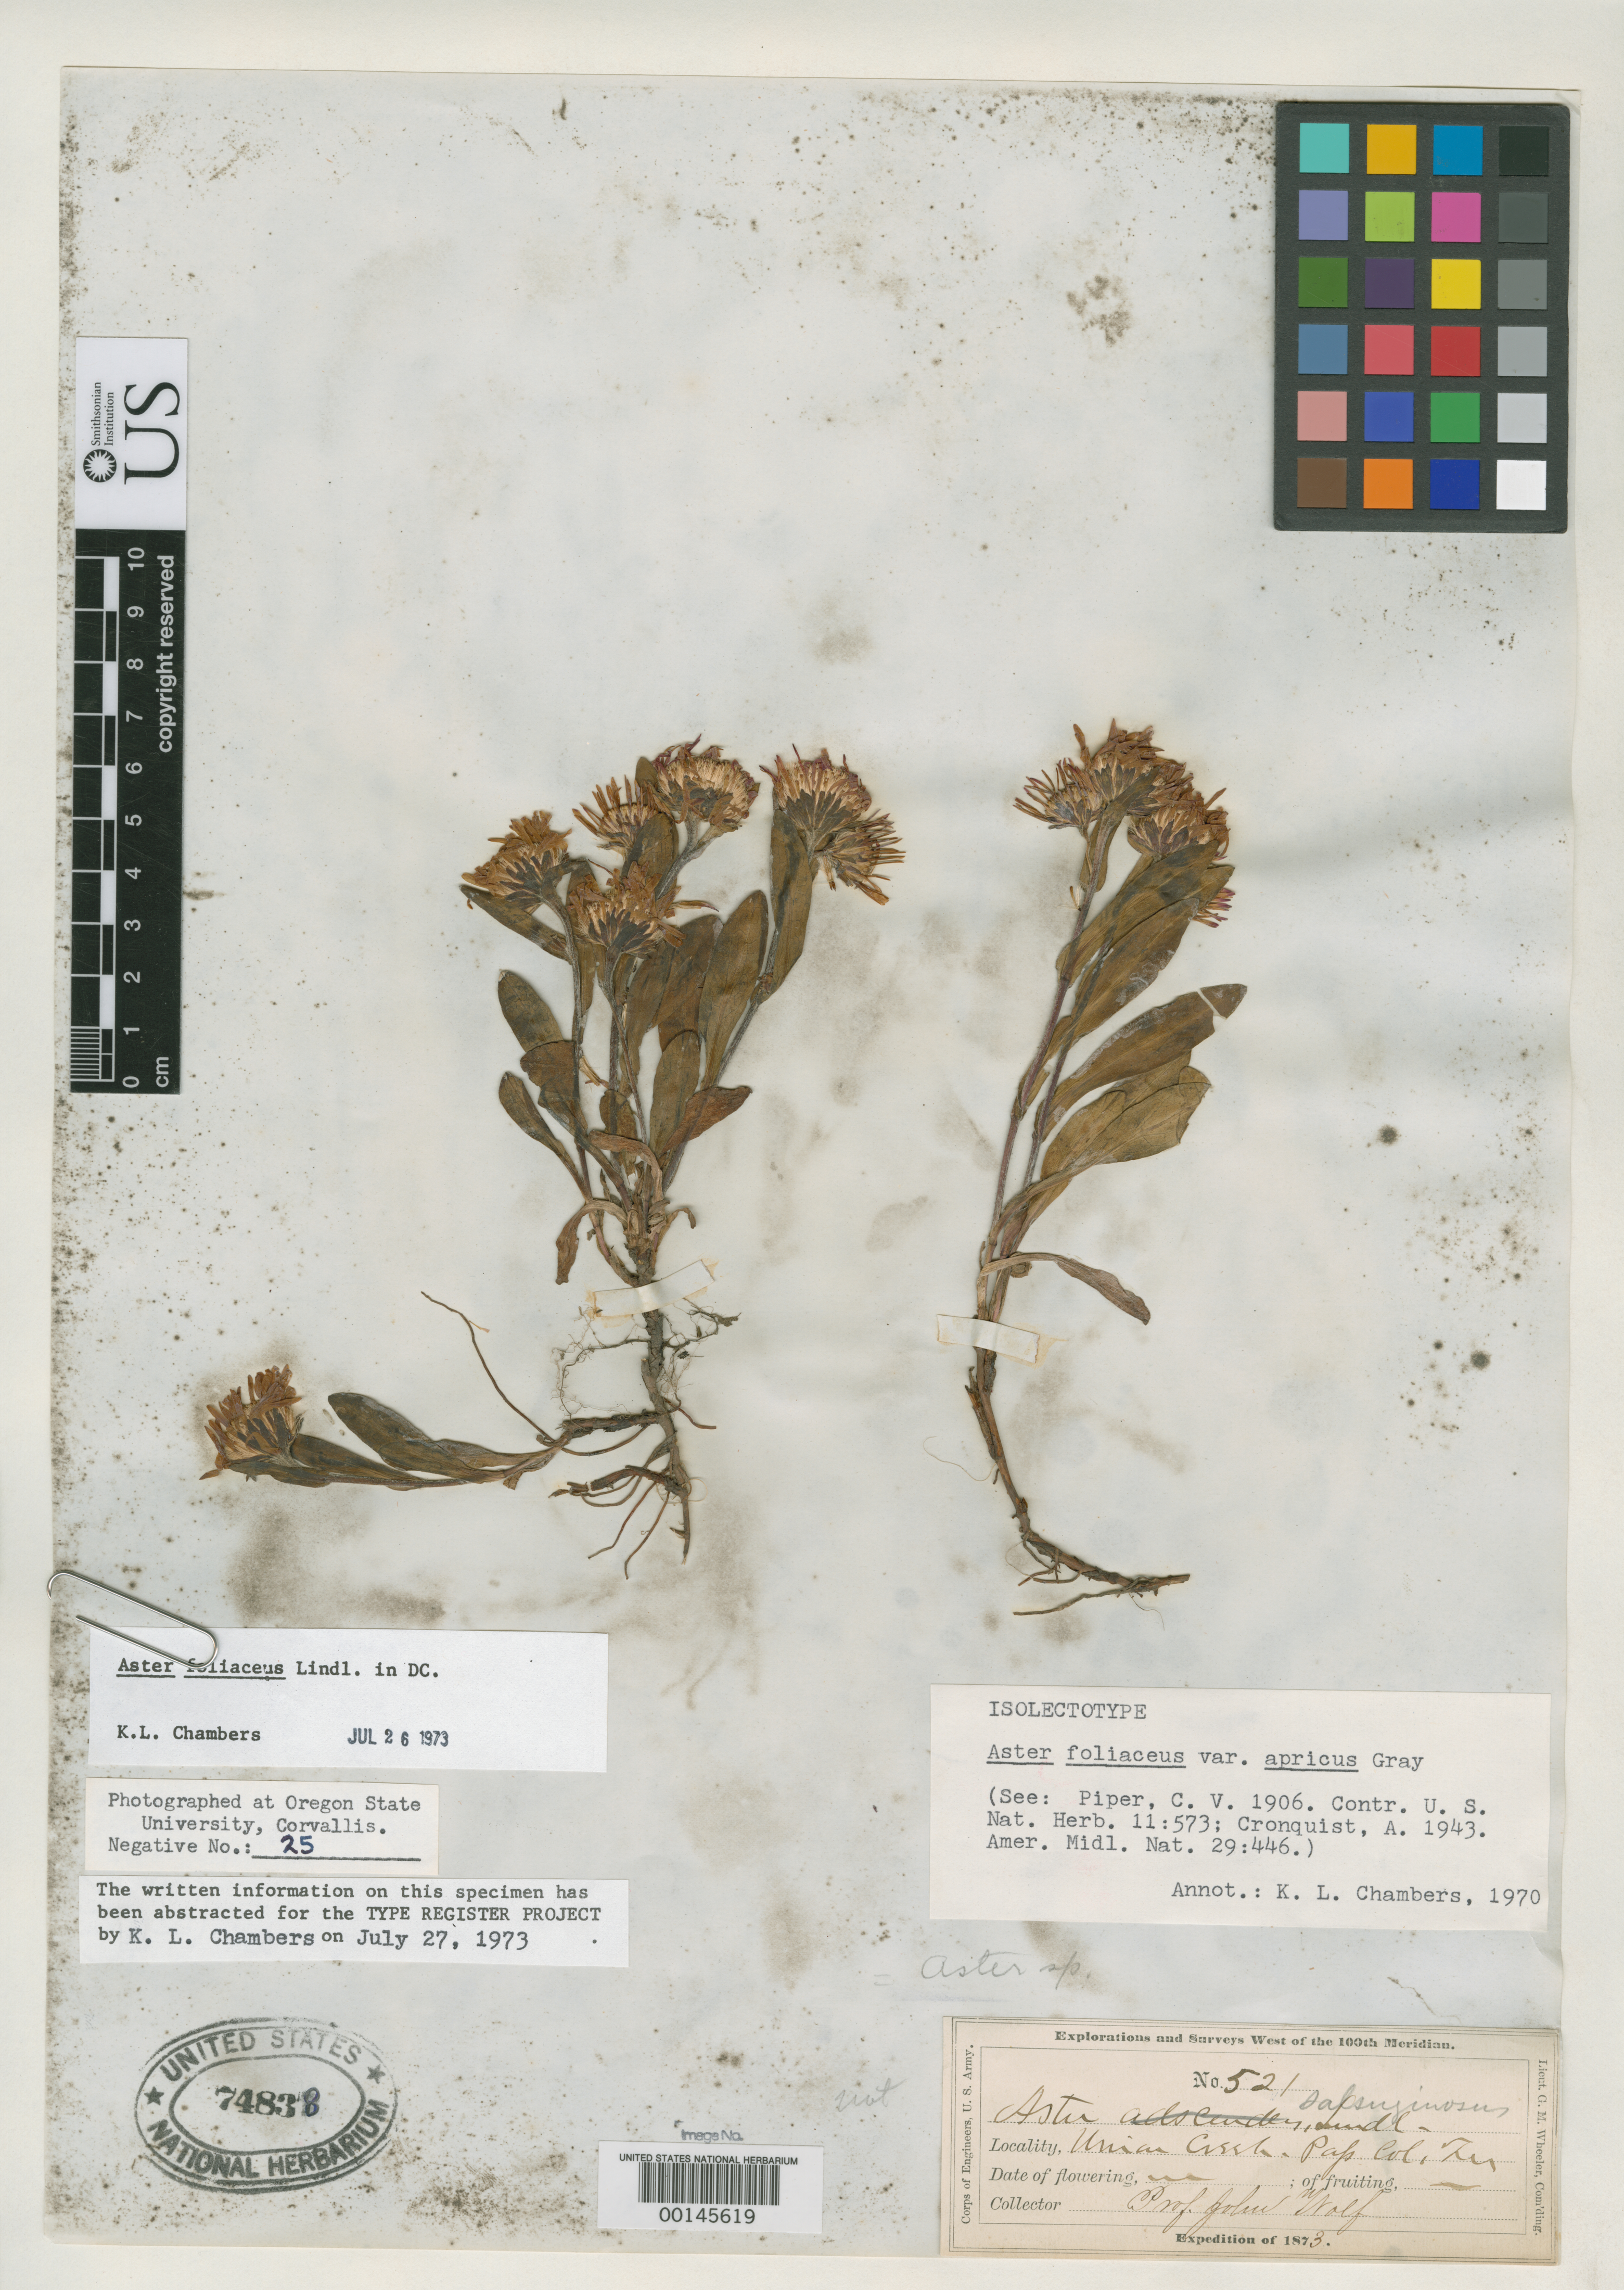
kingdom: Plantae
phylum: Tracheophyta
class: Magnoliopsida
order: Asterales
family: Asteraceae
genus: Aster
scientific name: Aster foliaceus var. apricus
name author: A. Gray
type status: Isolectotype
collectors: J. Wolf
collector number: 521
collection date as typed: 1873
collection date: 1873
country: United States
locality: Colorado to Washington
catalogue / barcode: US 74838